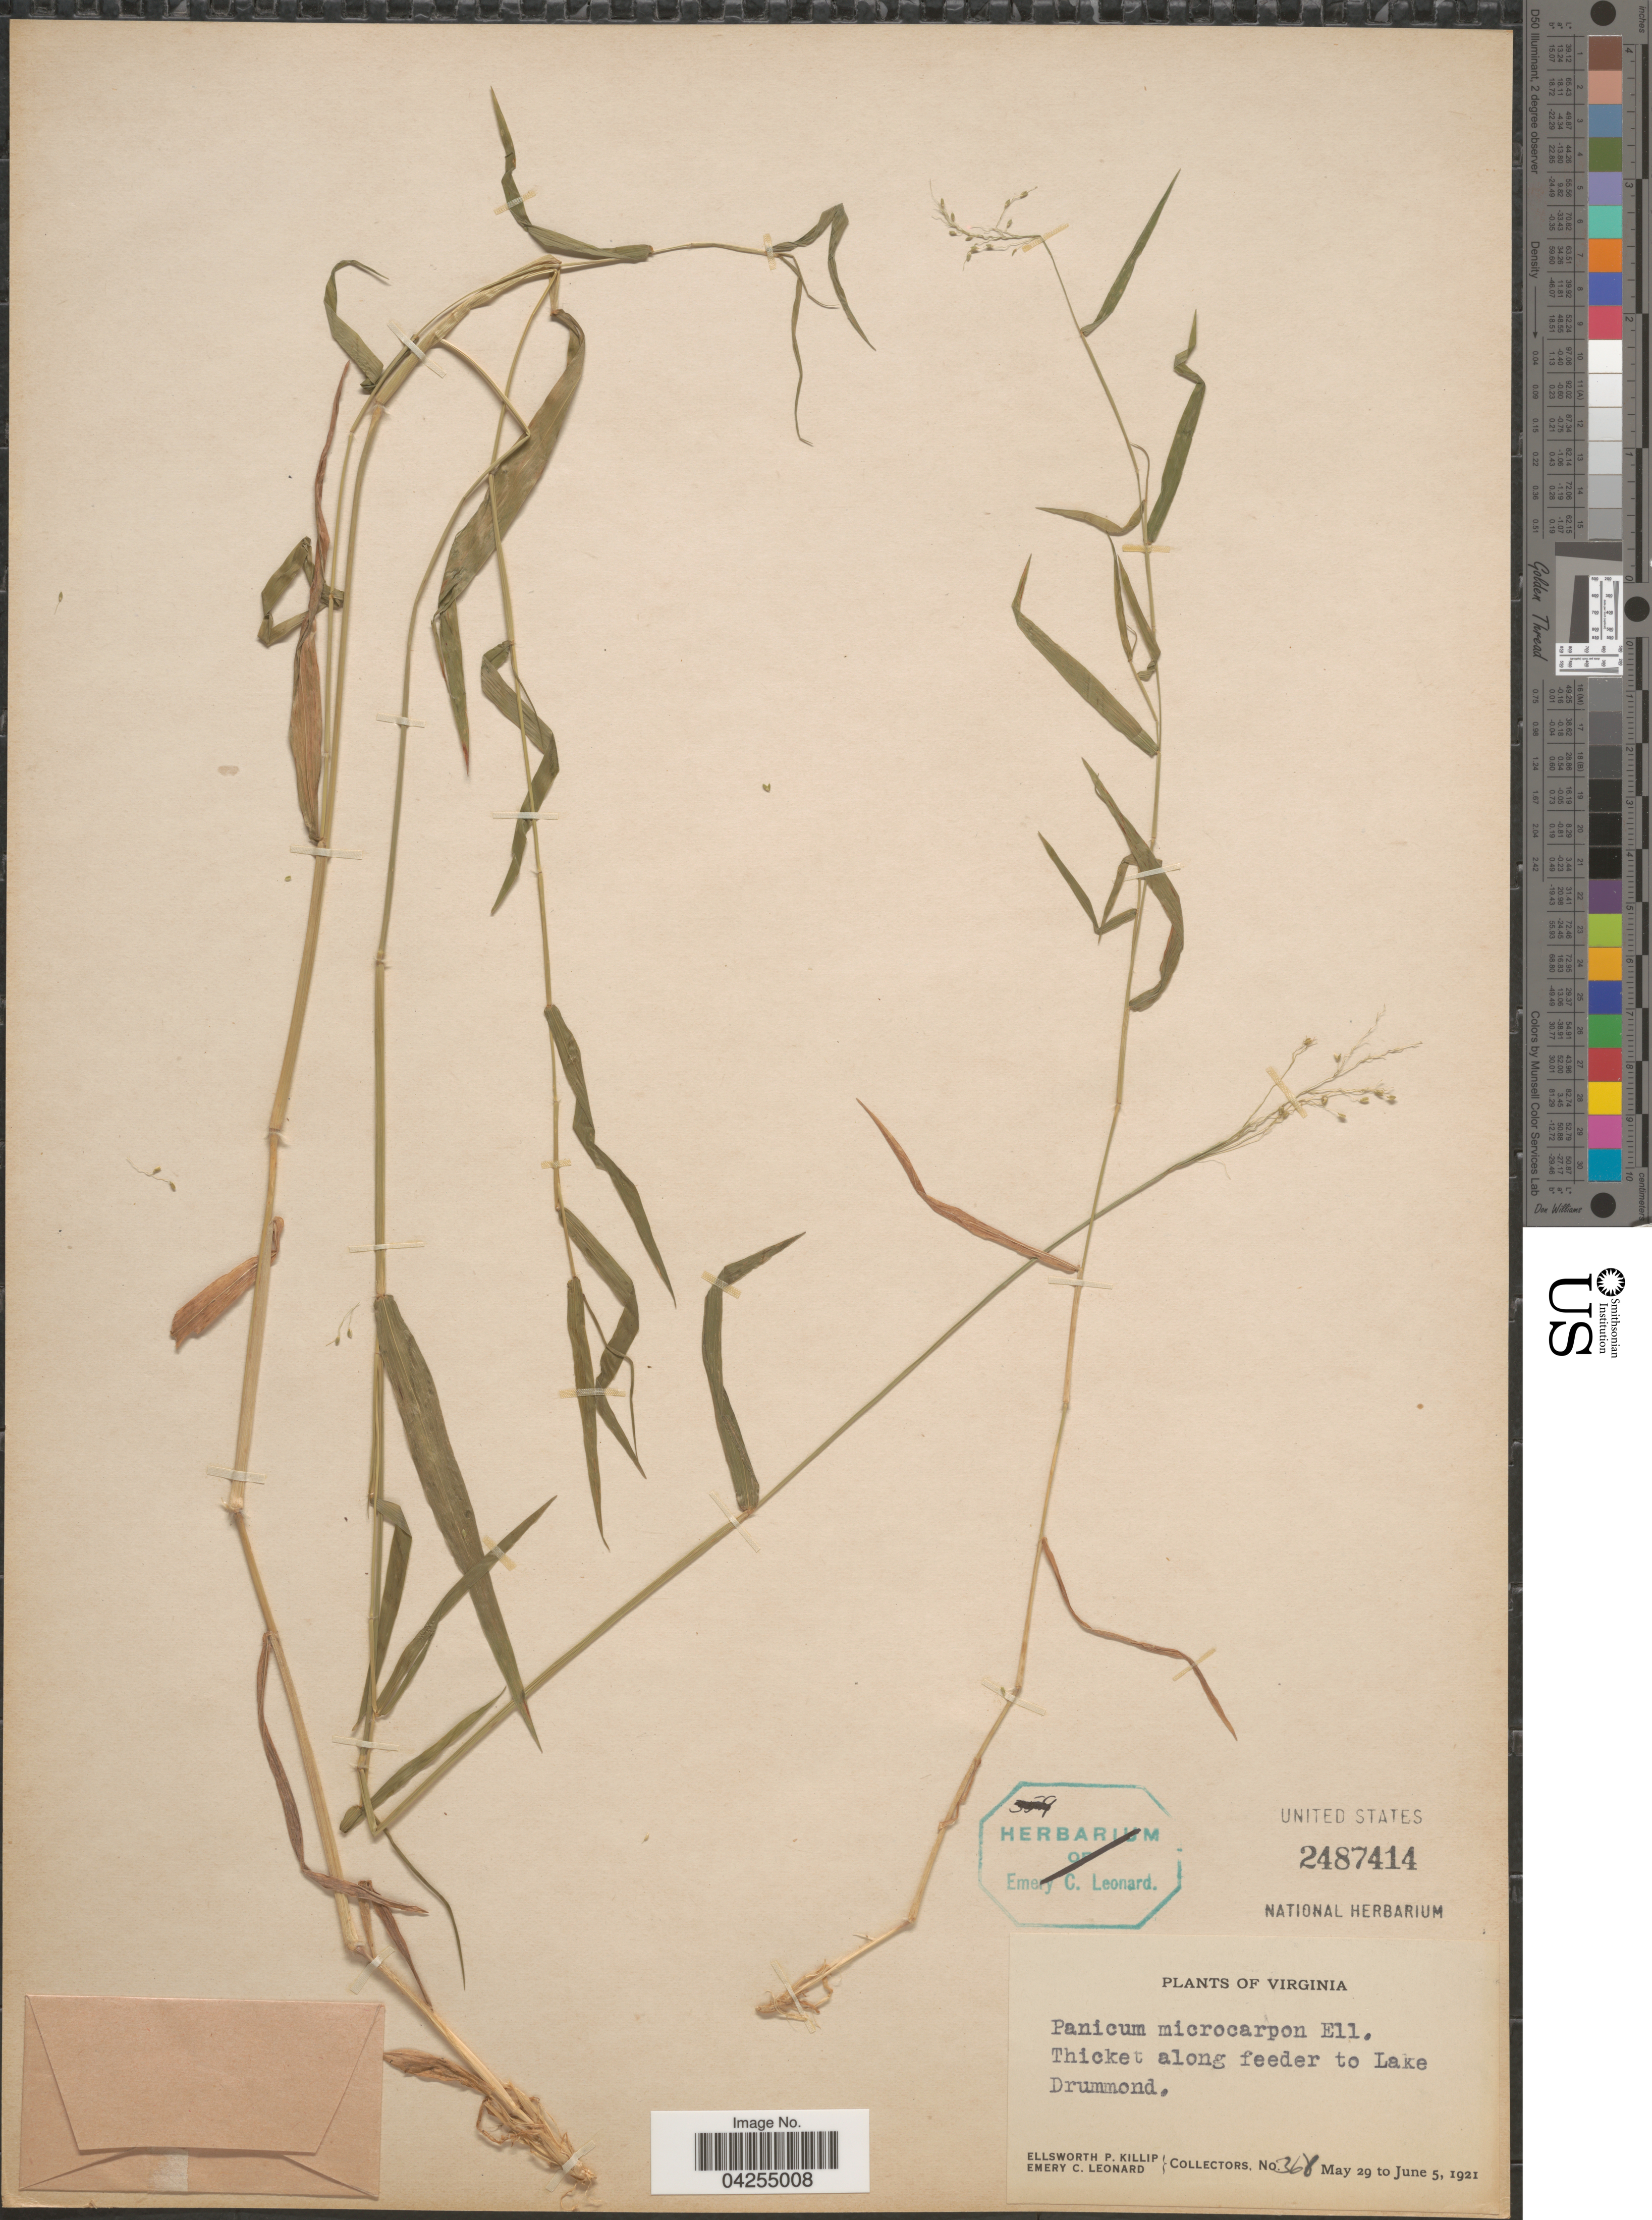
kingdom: Plantae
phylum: Tracheophyta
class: Liliopsida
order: Poales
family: Poaceae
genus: Dichanthelium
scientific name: Dichanthelium dichotomum var. dichotomum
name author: (L.) Gould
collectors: E. P. Killip & E. C. Leonard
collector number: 368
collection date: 1921-05-29/1921-06-05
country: United States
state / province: Virginia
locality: Thicket along feeder to Lake Drummond.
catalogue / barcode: US 2487414